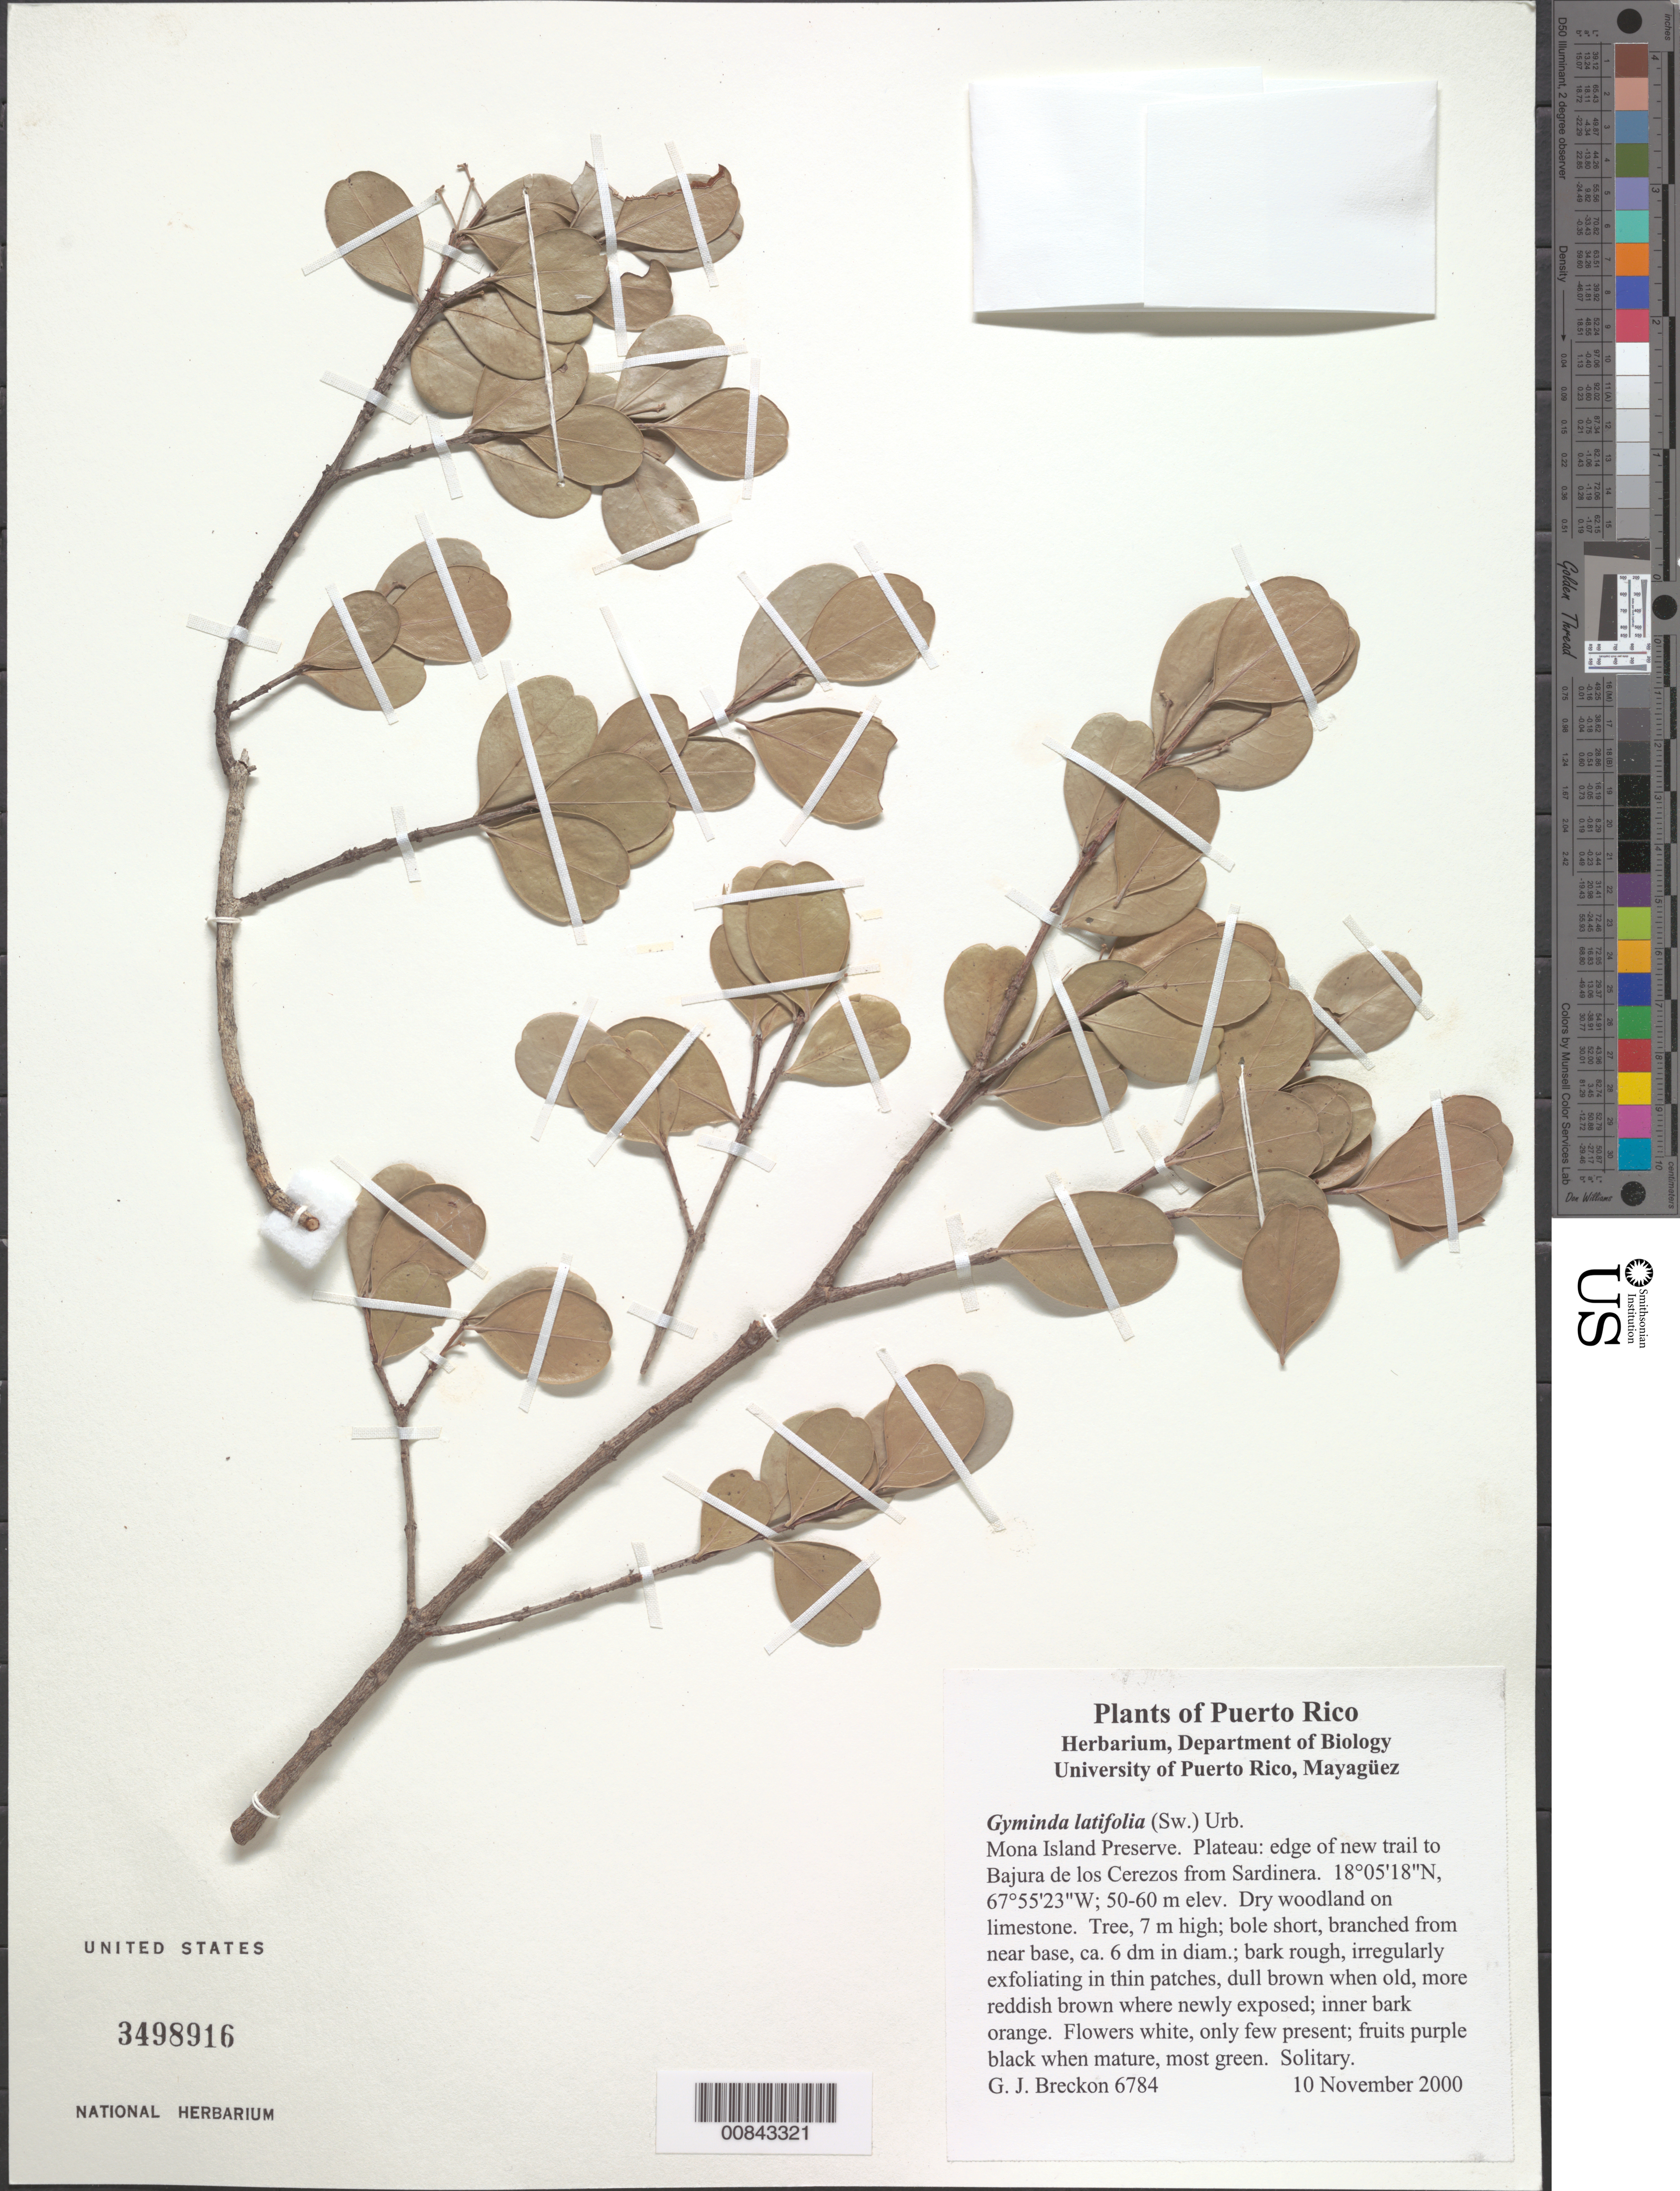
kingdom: Plantae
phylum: Tracheophyta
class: Magnoliopsida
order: Celastrales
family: Celastraceae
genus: Gyminda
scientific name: Gyminda latifolia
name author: (Sw.) Urb.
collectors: G. Breckon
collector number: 6784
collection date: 2000-11-10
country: Puerto Rico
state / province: Mayaguëz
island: Mona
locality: Mona Island Preserve. Plateau: edge of new trail to Bajura de los Cerezos from Sardinera.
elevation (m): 50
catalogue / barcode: US 3498916